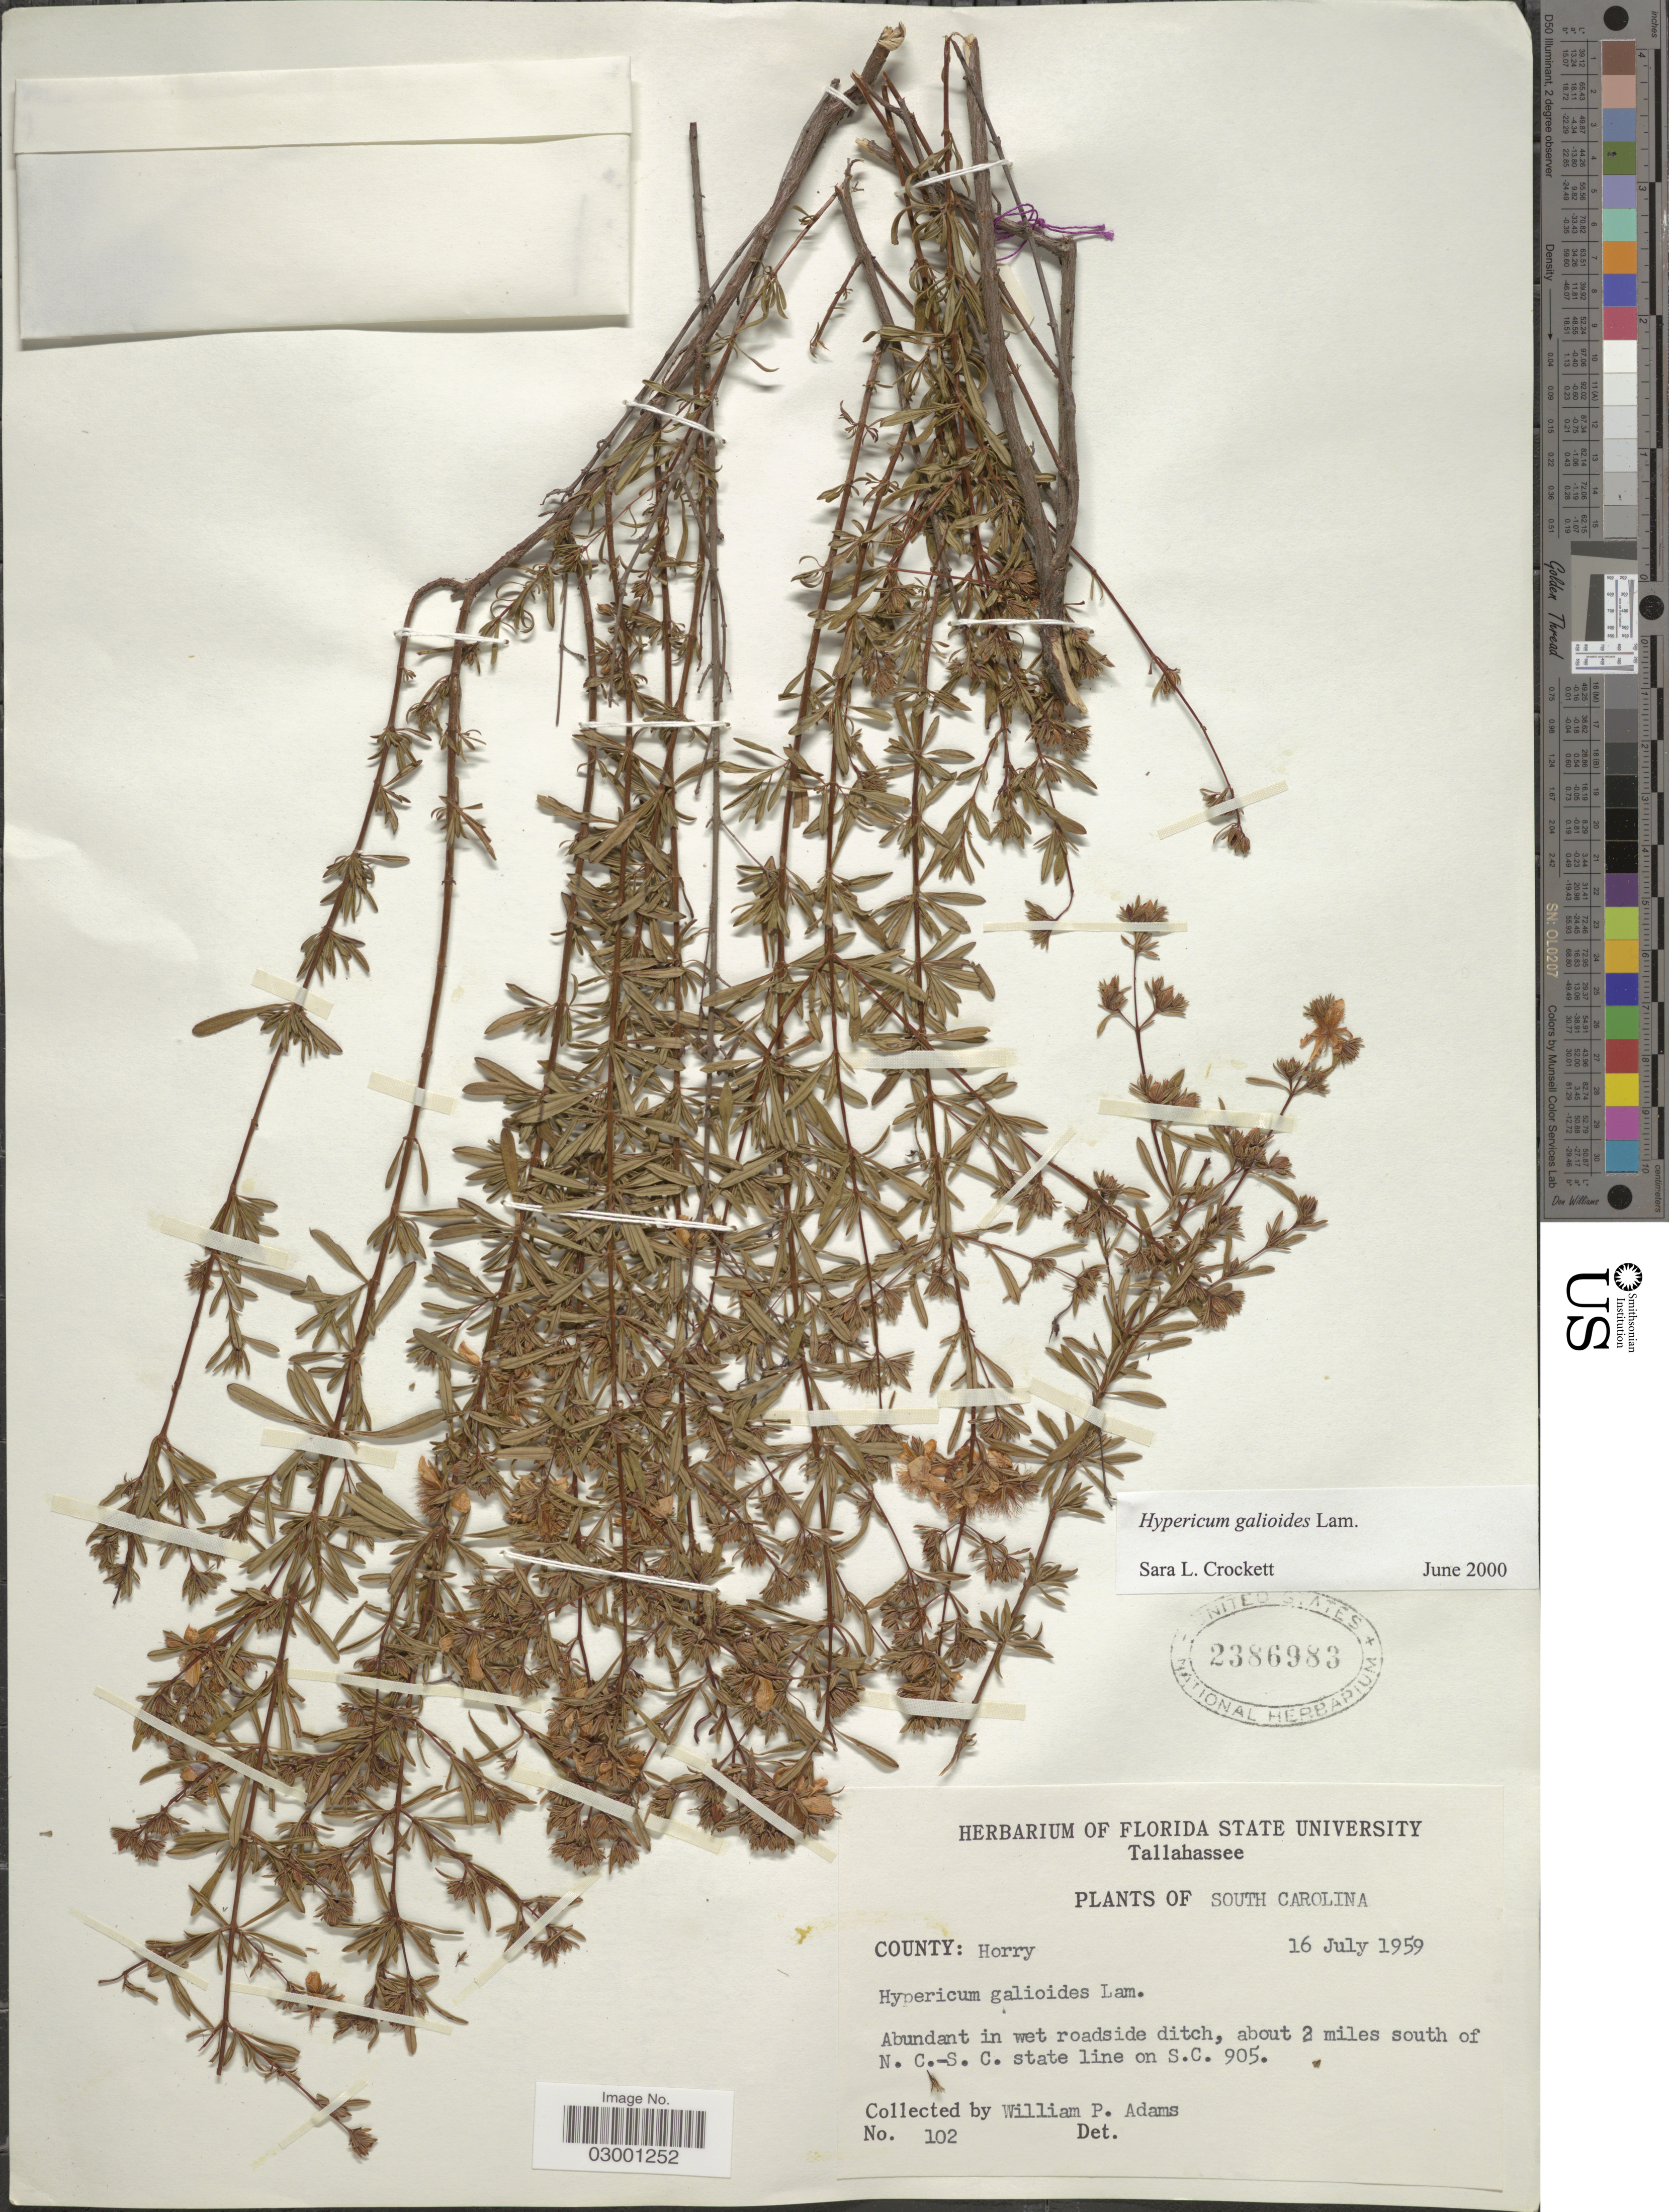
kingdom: Plantae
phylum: Tracheophyta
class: Magnoliopsida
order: Malpighiales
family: Hypericaceae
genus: Hypericum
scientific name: Hypericum galioides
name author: Lam.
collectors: W. P. Adams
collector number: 102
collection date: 1959-07-16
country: United States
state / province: South Carolina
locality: County: Horry. about 2 miles south of N. C.-S. C. state line on S.C. 905.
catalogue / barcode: US 2386983